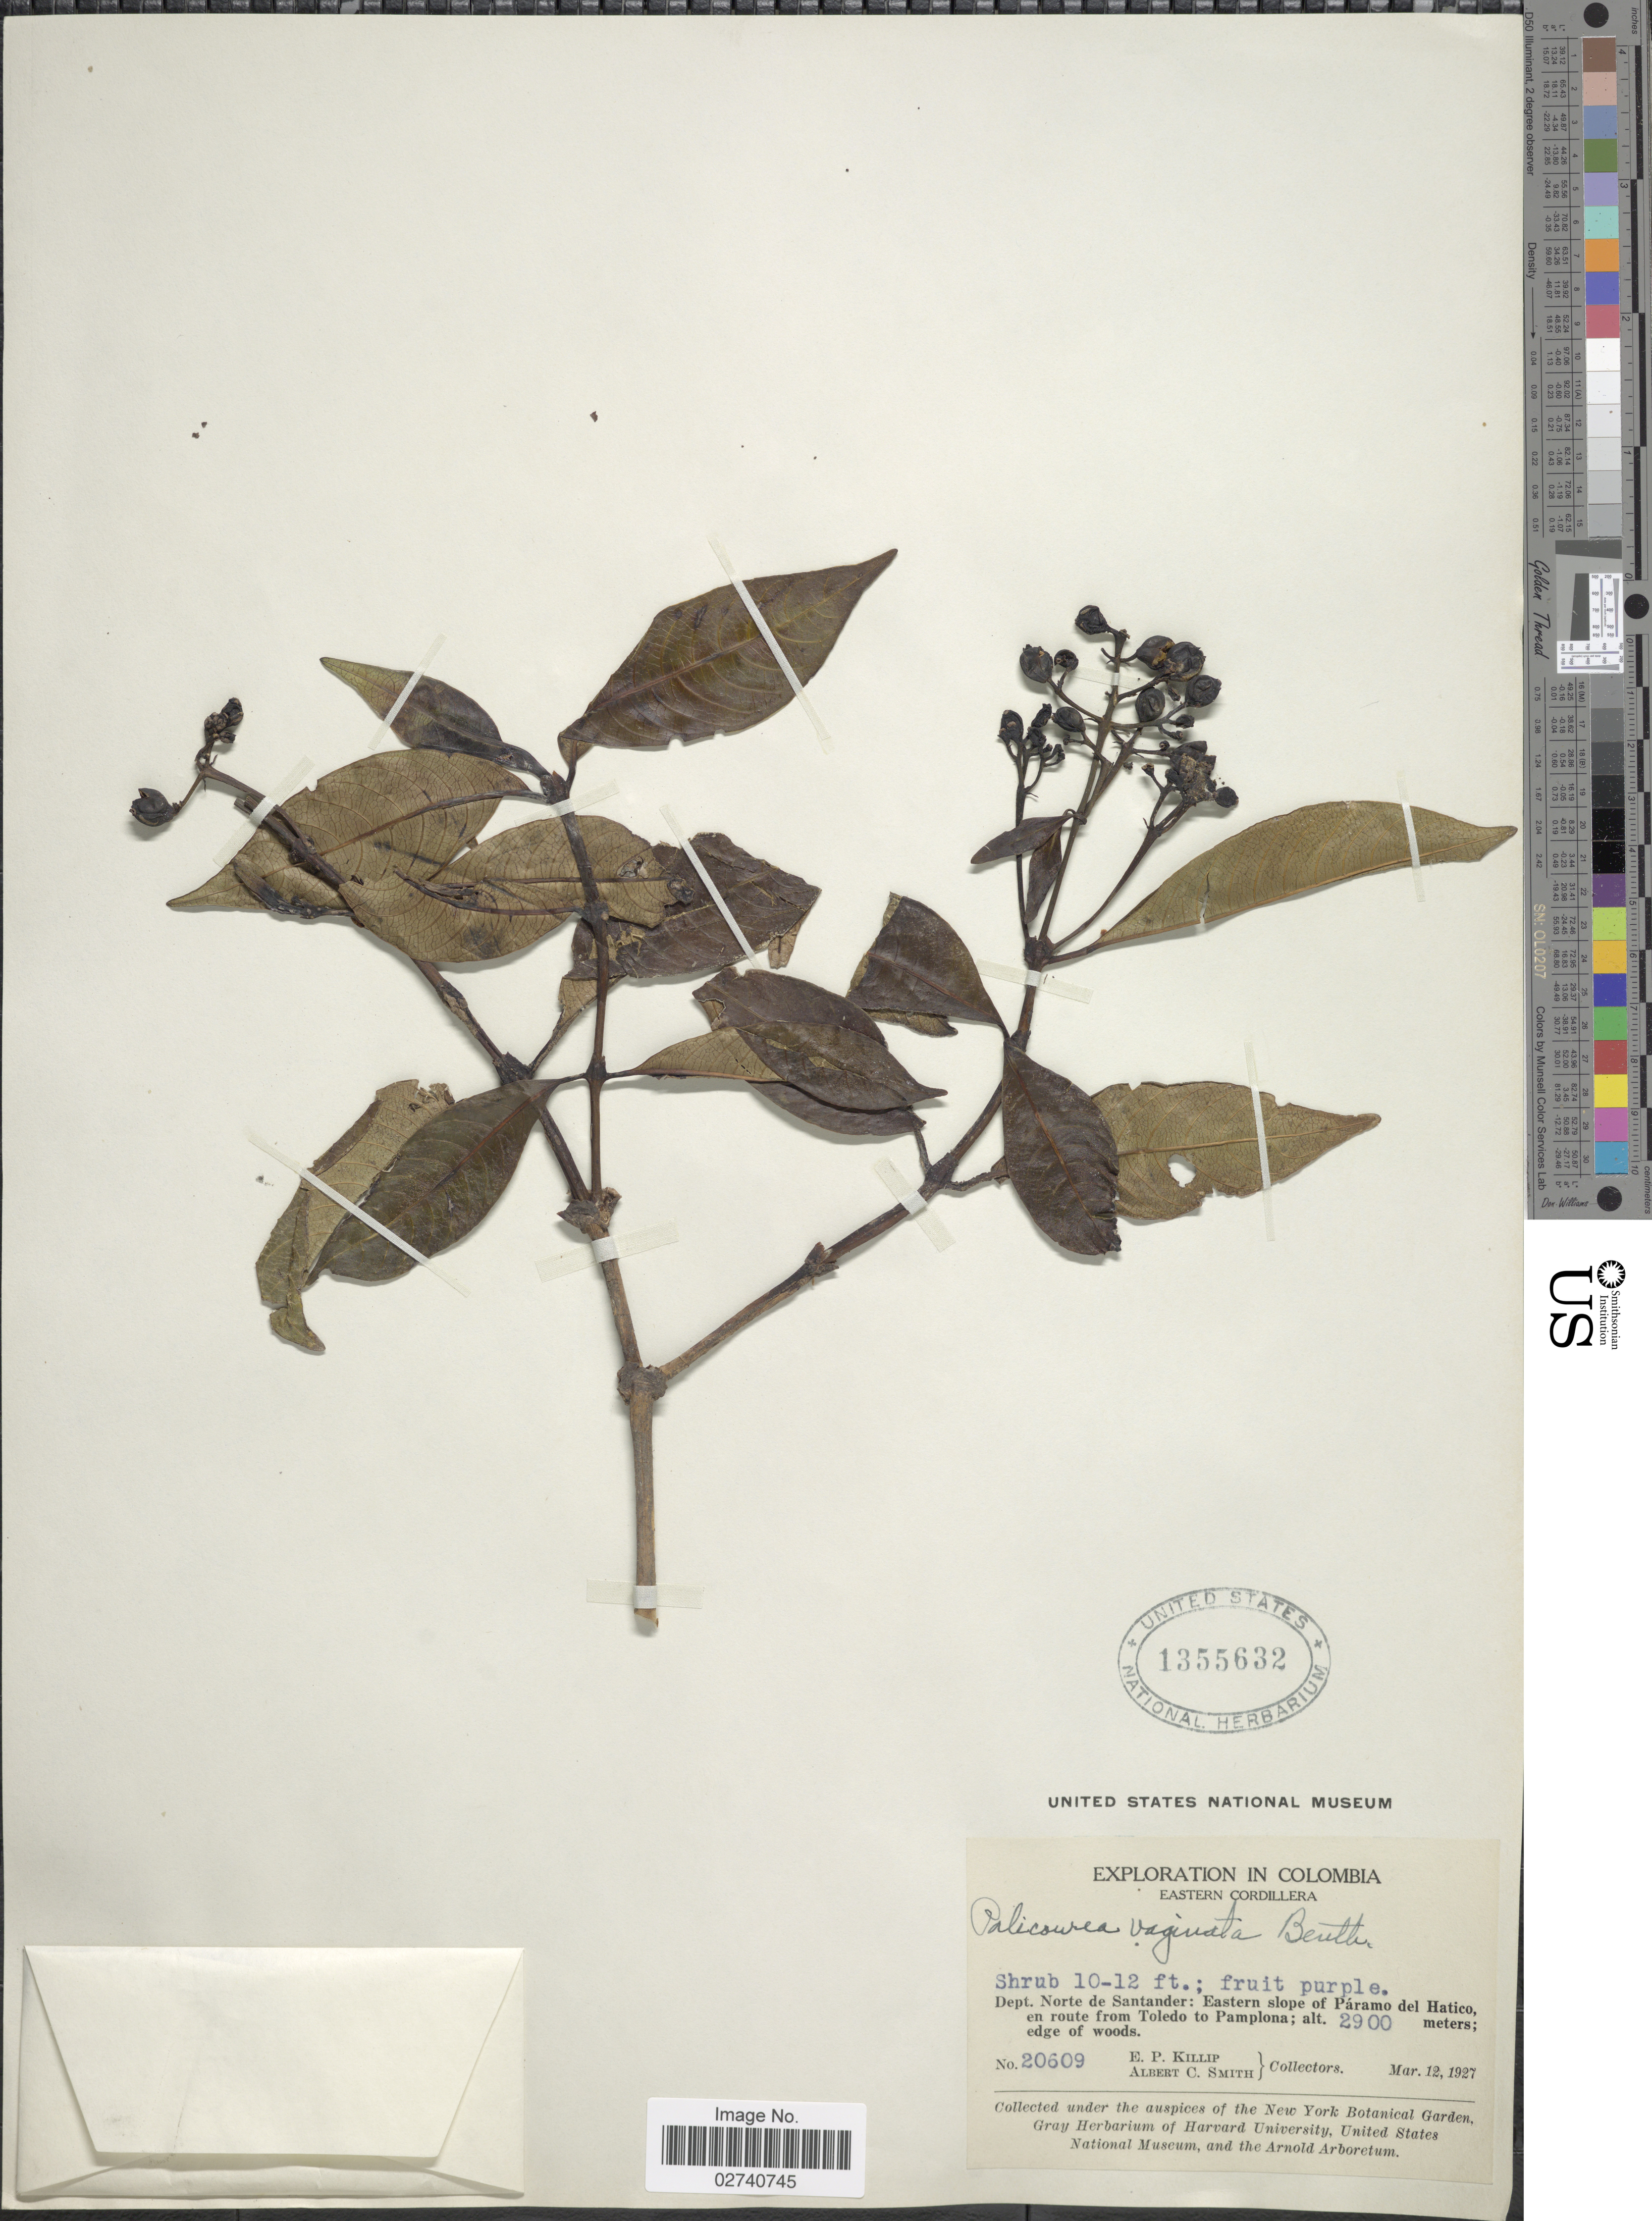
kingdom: Plantae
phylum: Tracheophyta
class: Magnoliopsida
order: Gentianales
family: Rubiaceae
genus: Palicourea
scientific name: Palicourea vaginata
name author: Benth.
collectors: E. P. Killip & A. C. Smith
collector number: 20609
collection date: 1927-03-12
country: Colombia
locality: Eastern Cordillera. Eastern slope of Paramo del Hatico, en route from Toledo to Pamplona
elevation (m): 2900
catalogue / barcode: US 1355632